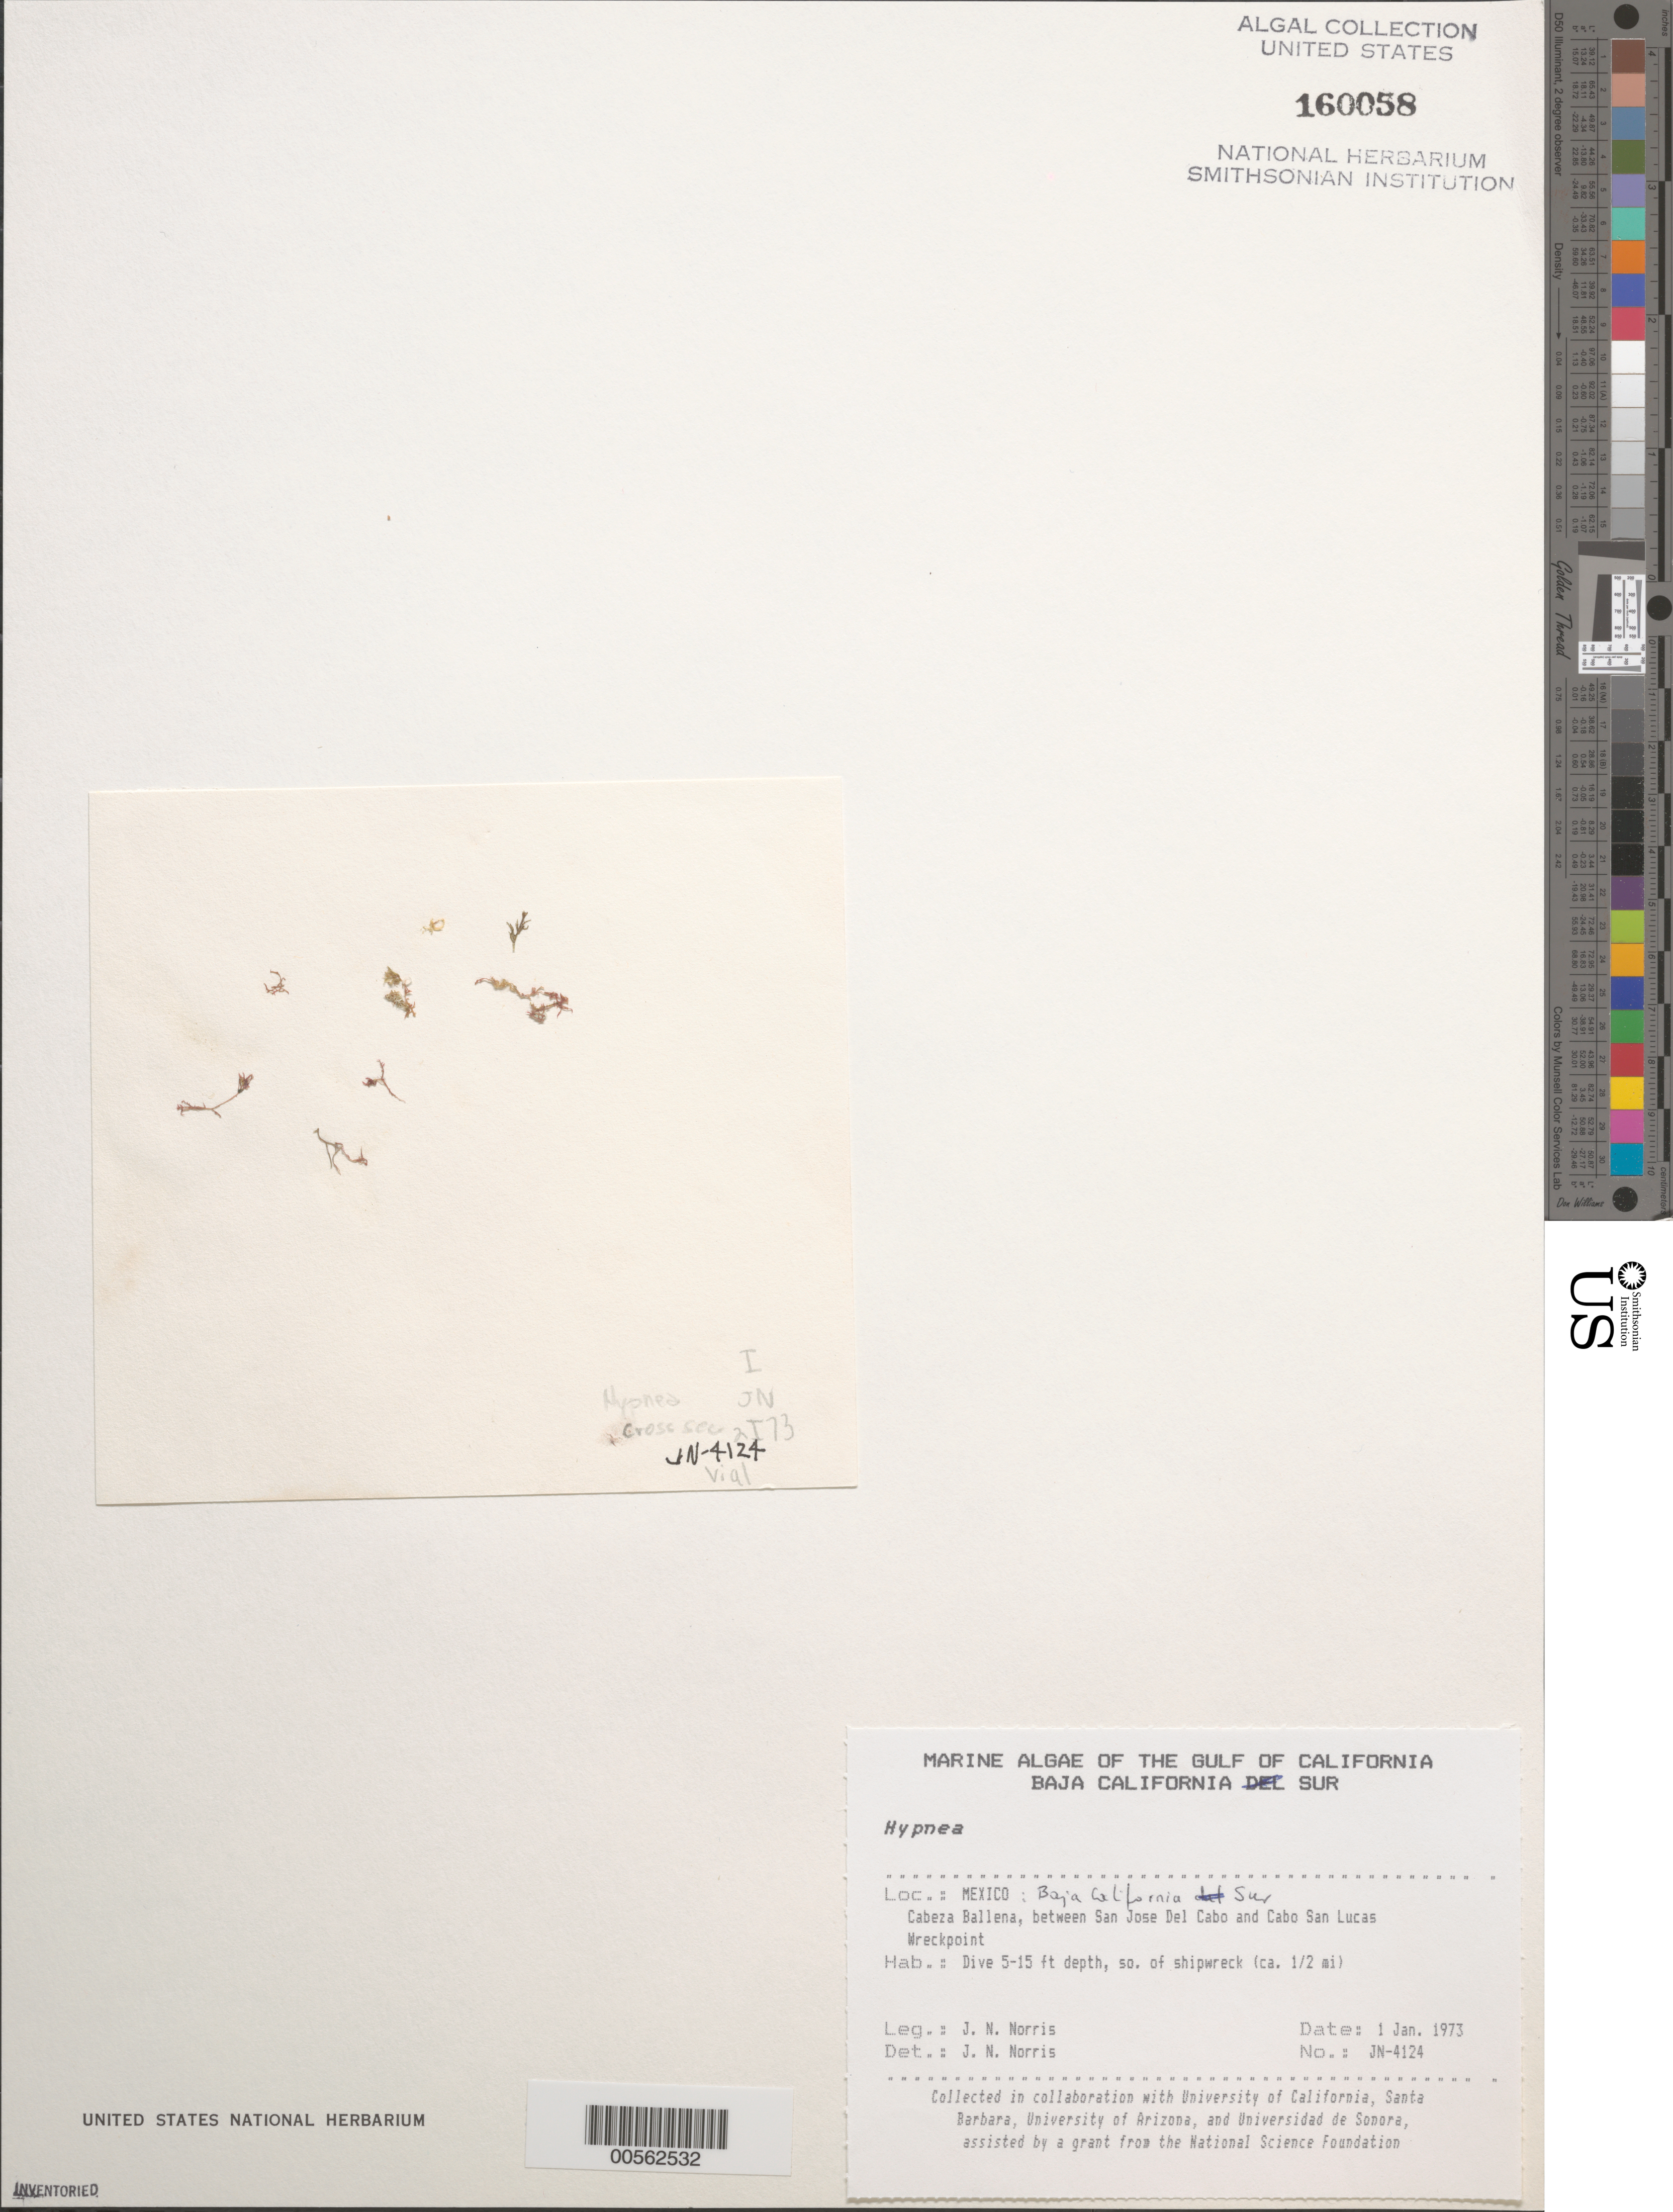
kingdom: Plantae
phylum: Rhodophyta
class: Florideophyceae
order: Gigartinales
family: Cystocloniaceae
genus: Hypnea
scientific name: Hypnea sp.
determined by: Norris, James N.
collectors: J. N. Norris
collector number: JN-4124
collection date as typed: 01 Jan 1973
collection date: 1973-01-01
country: Mexico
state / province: Baja California Sur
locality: Cabeza Ballena, between San Jose del Cabo and Cabo San Lucas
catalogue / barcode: US 160058